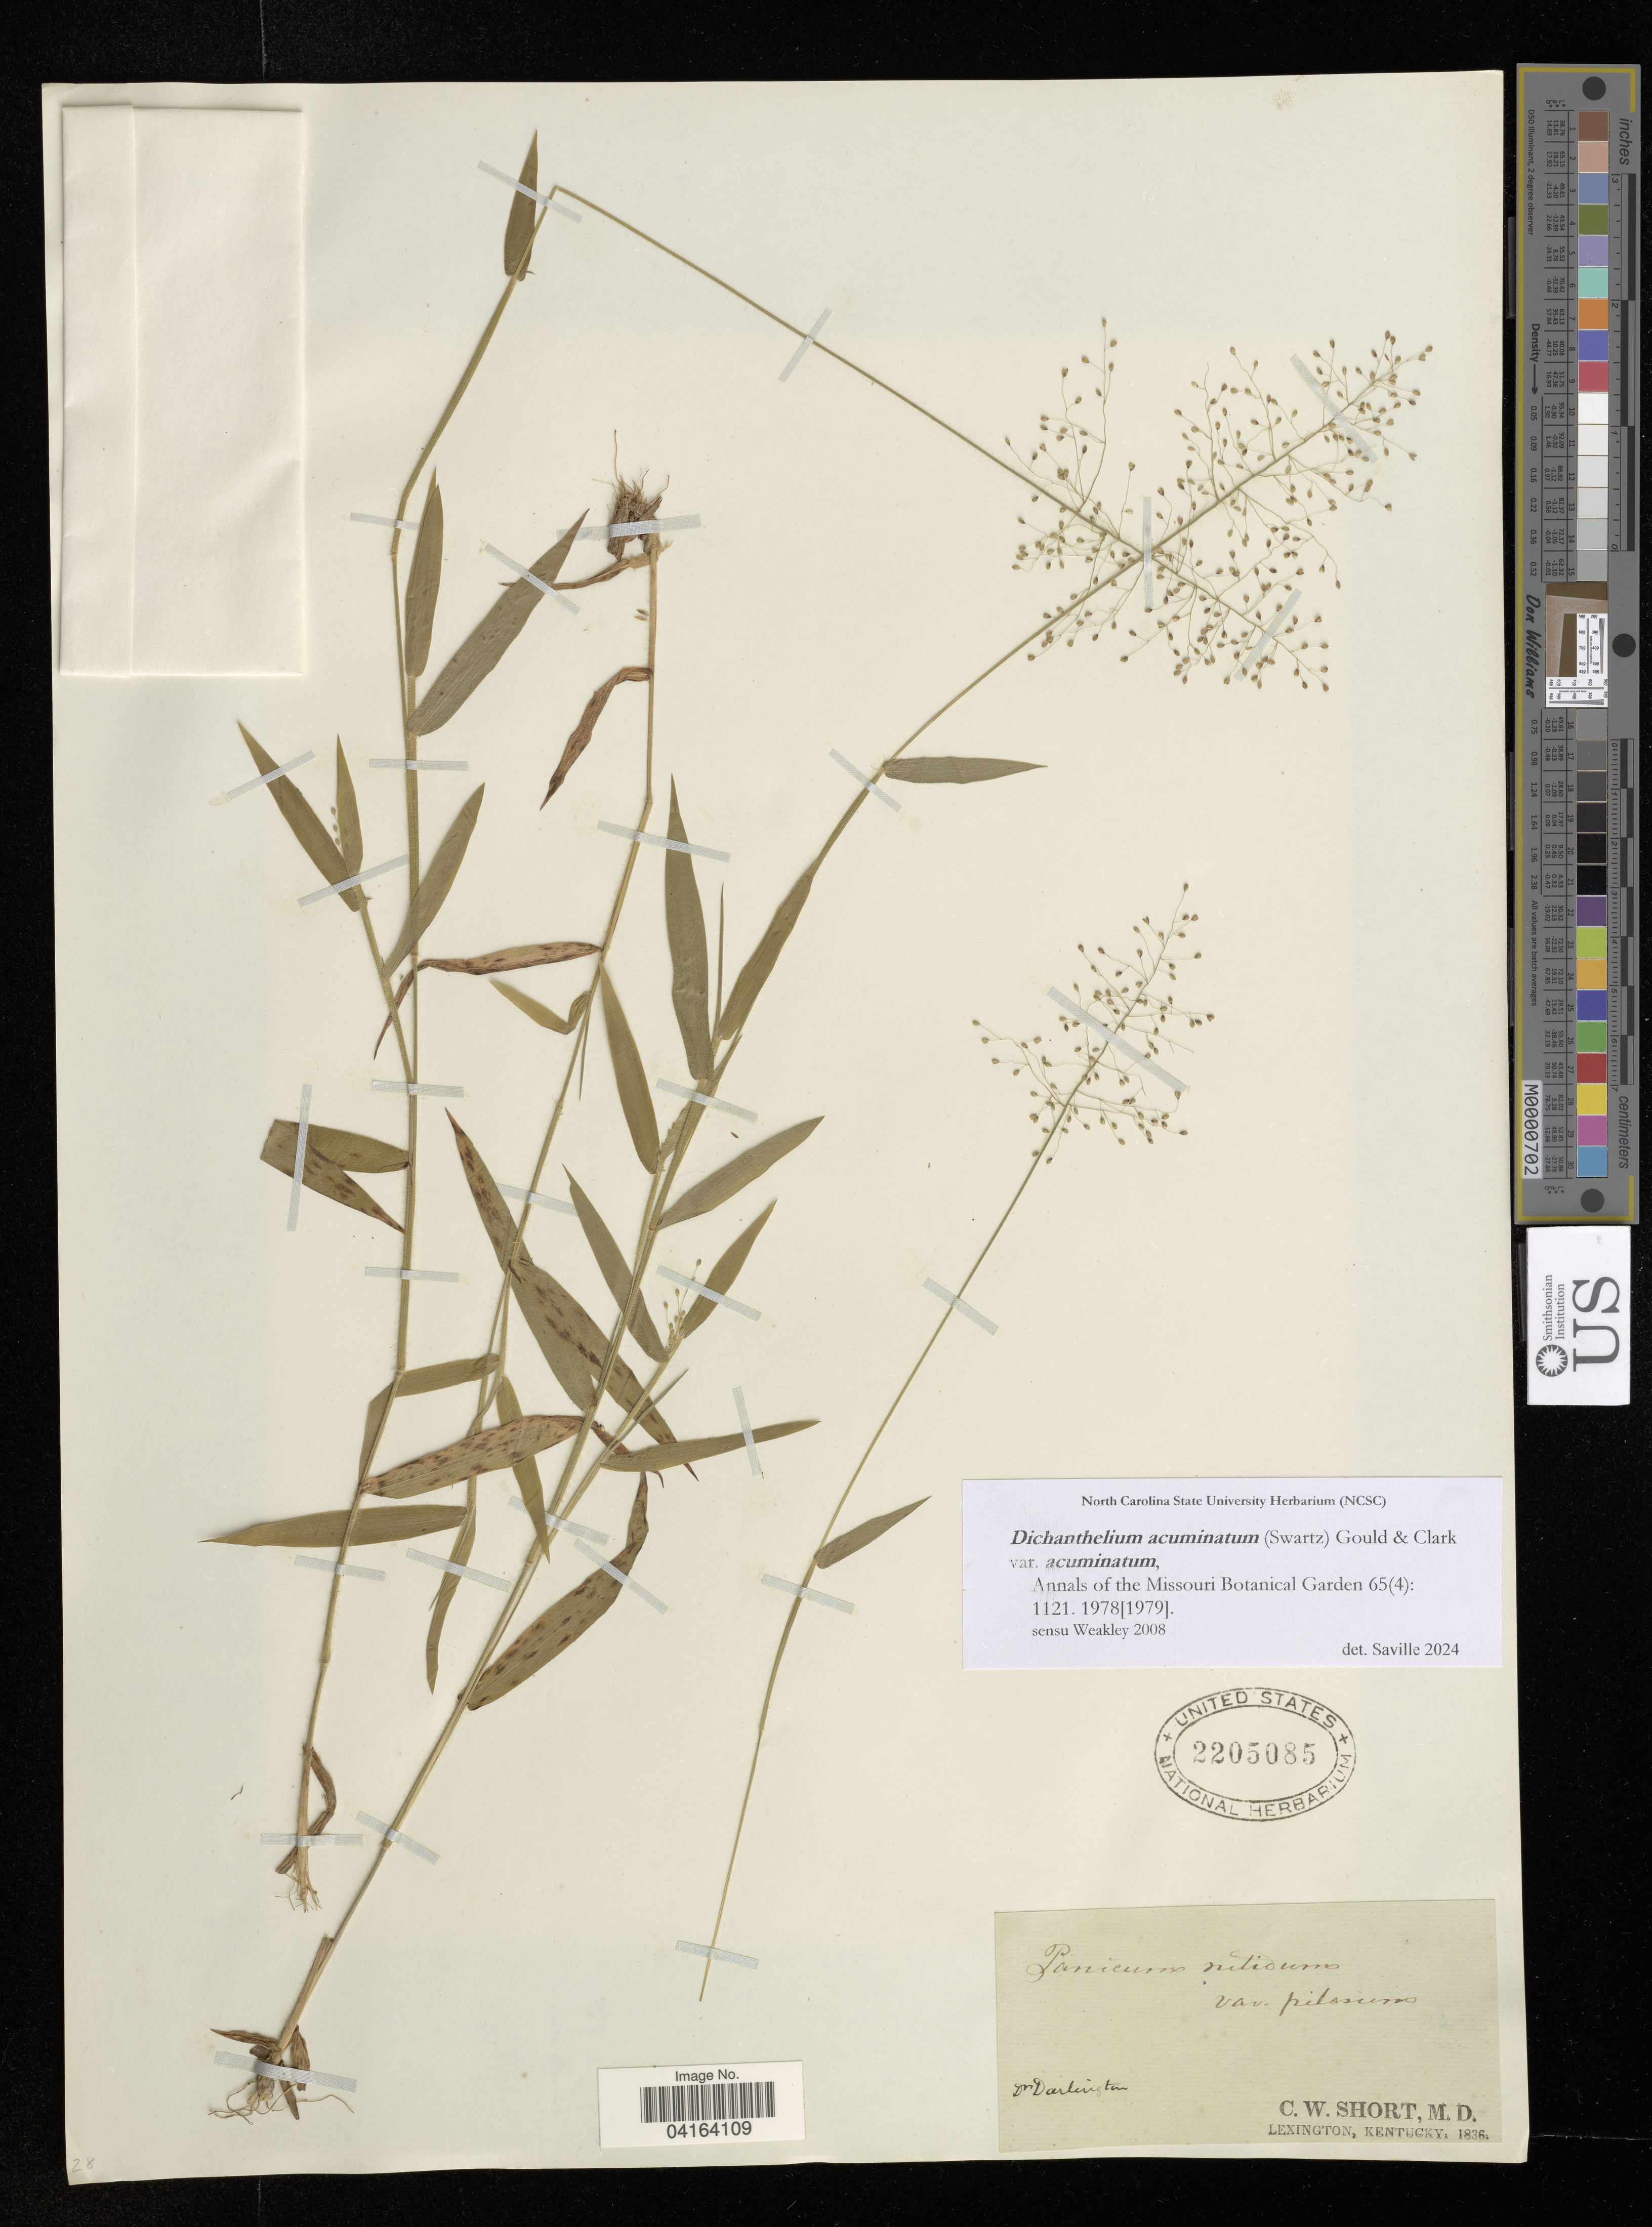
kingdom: Plantae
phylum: Tracheophyta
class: Liliopsida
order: Poales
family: Poaceae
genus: Dichanthelium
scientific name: Dichanthelium acuminatum var. acuminatum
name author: (Sw.) Gould & C.A. Clark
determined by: Saville, A. C., (NCSC), North Carolina State University (UNITED STATES)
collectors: C. Short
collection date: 1836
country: United States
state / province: Kentucky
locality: Or Darlington. Lexington.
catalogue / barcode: US 2205085